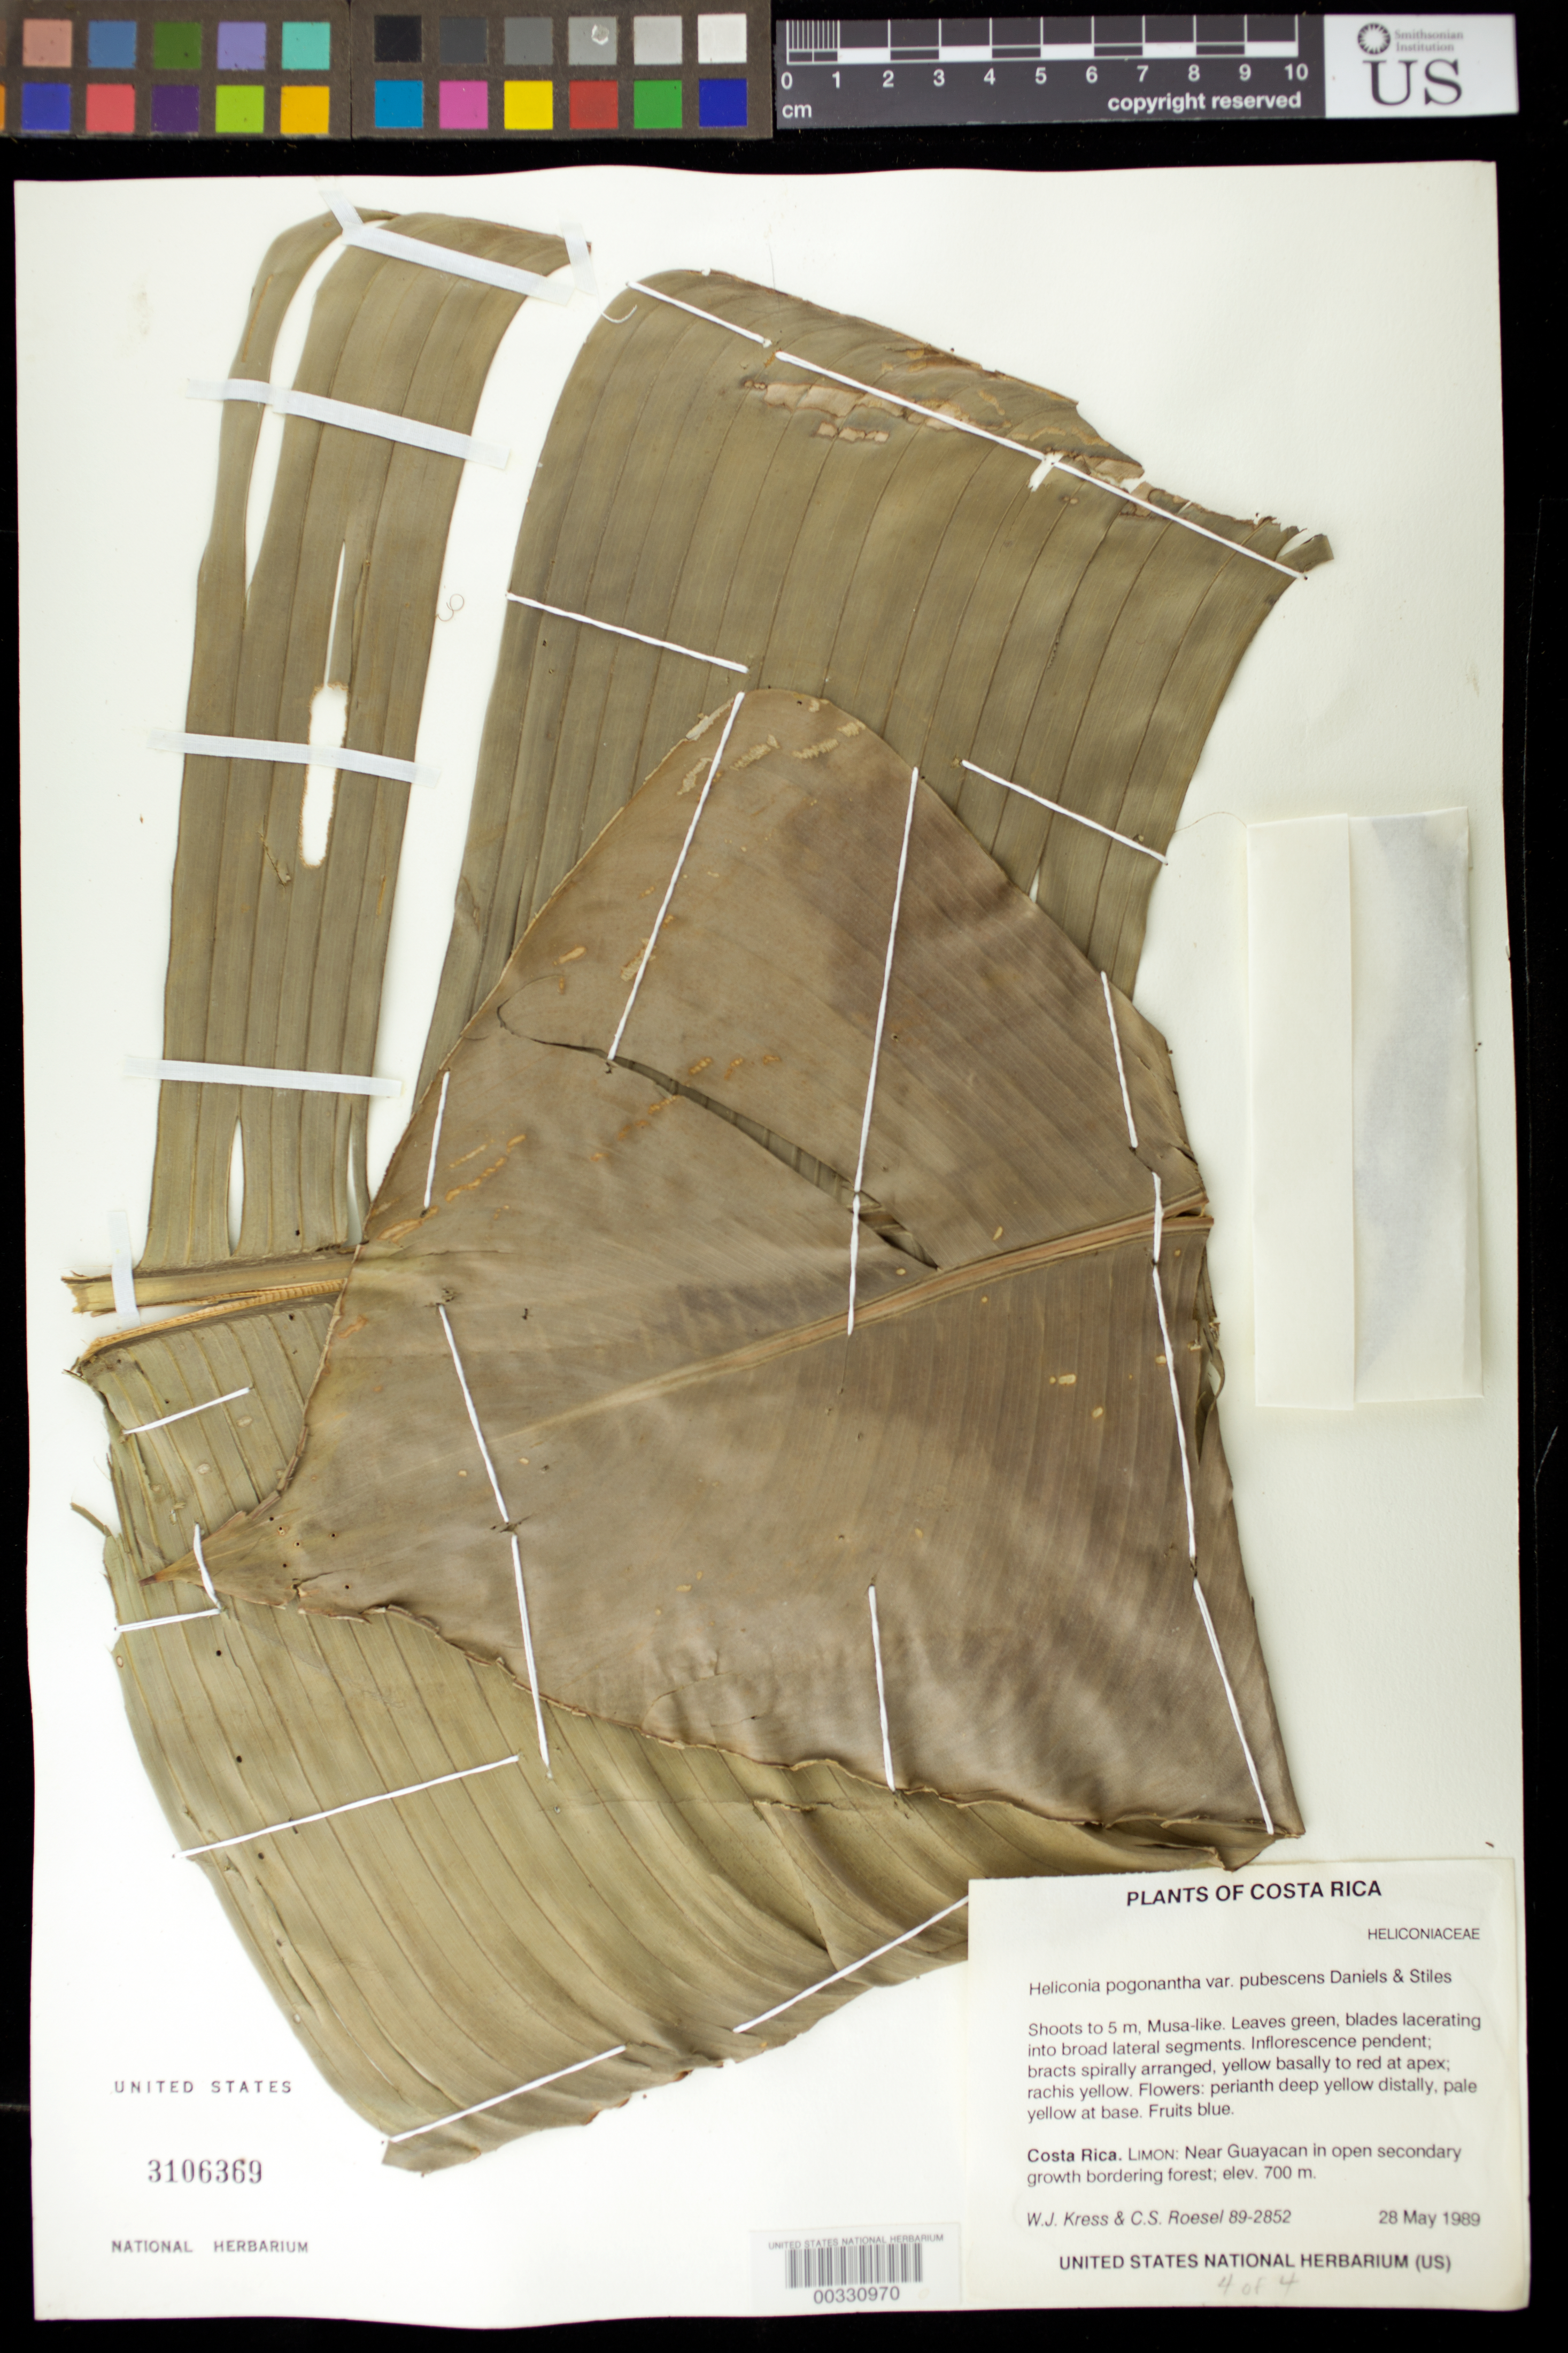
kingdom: Plantae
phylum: Tracheophyta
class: Liliopsida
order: Zingiberales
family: Heliconiaceae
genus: Heliconia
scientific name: Heliconia pogonantha var. pubescens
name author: G.S. Daniels & F.G. Stiles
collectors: W. J. Kress & C. S. Roesel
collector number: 89-2852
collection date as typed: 28 May 1989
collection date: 1989-05-28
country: Costa Rica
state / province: Limón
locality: Near guayacan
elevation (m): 700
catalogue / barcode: US 3106369